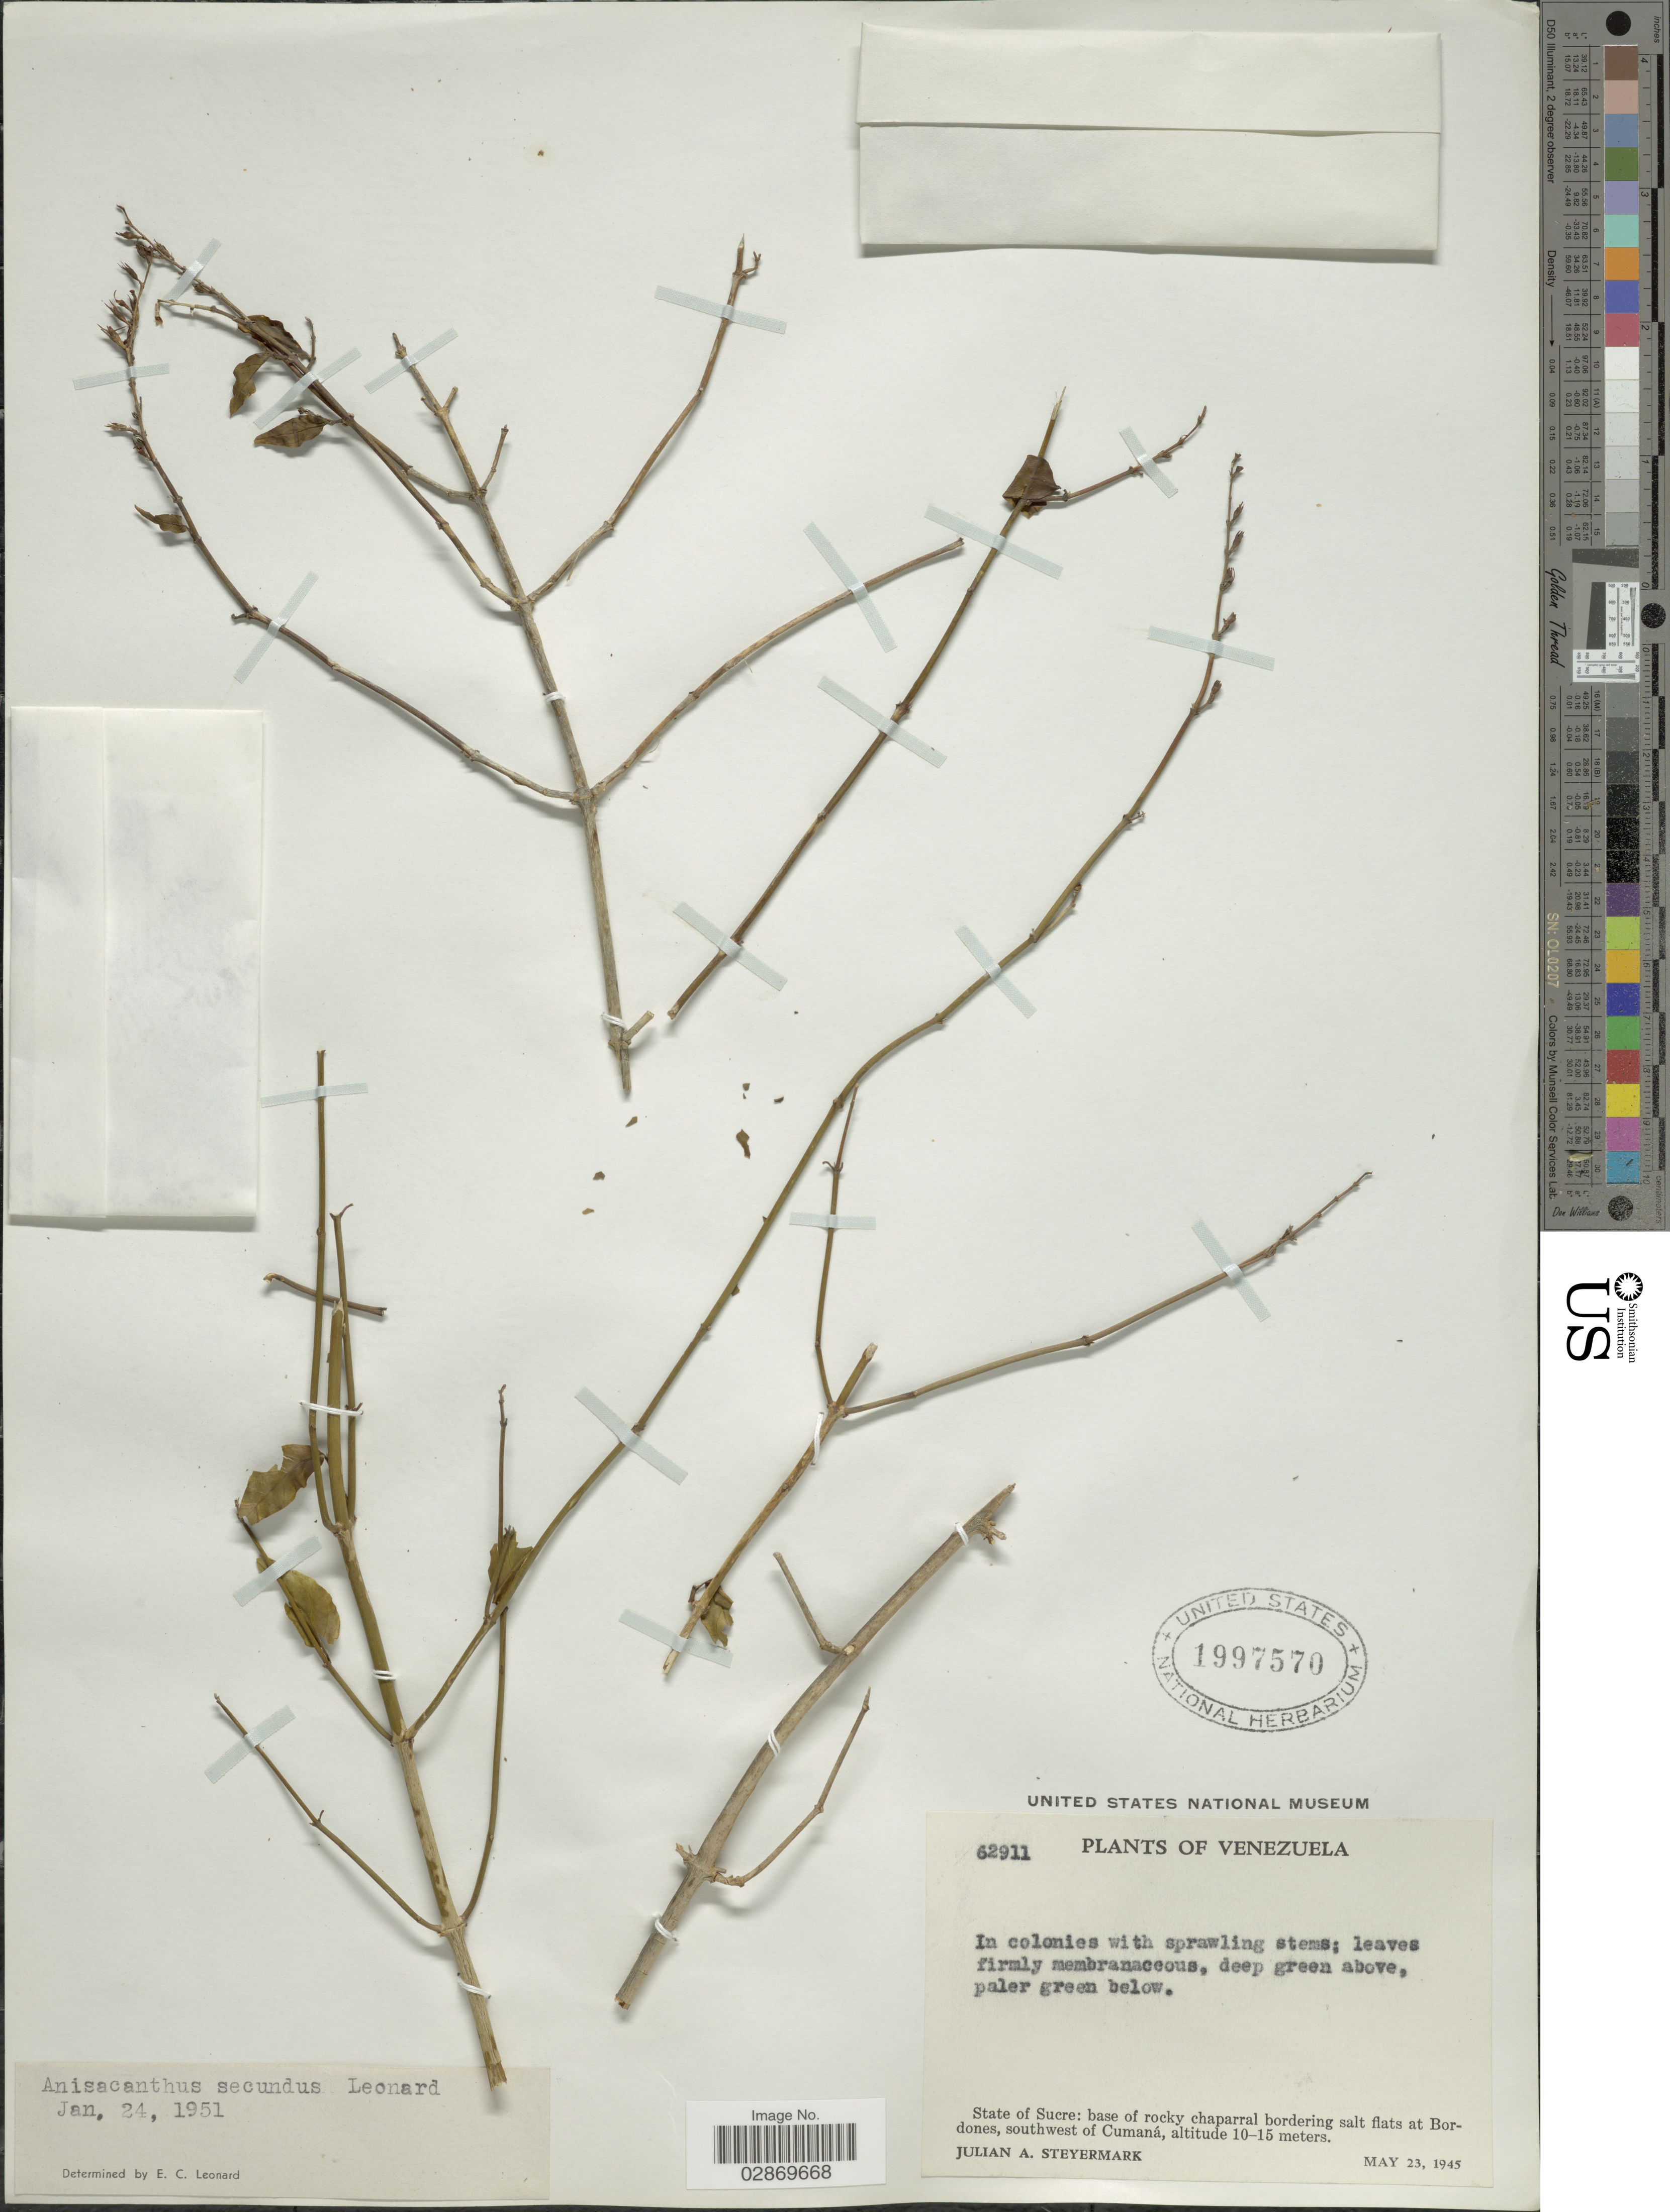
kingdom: Plantae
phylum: Tracheophyta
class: Magnoliopsida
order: Lamiales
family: Acanthaceae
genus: Anisacanthus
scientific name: Anisacanthus secundus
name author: Leonard in A.C. Sm.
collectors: J. Steyermark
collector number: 62911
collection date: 1945-05-23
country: Venezuela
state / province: Sucre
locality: Base of rocky chaparral bordering salt flats at Bordones, southwest of Cumaná.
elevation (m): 10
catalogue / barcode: US 1997570